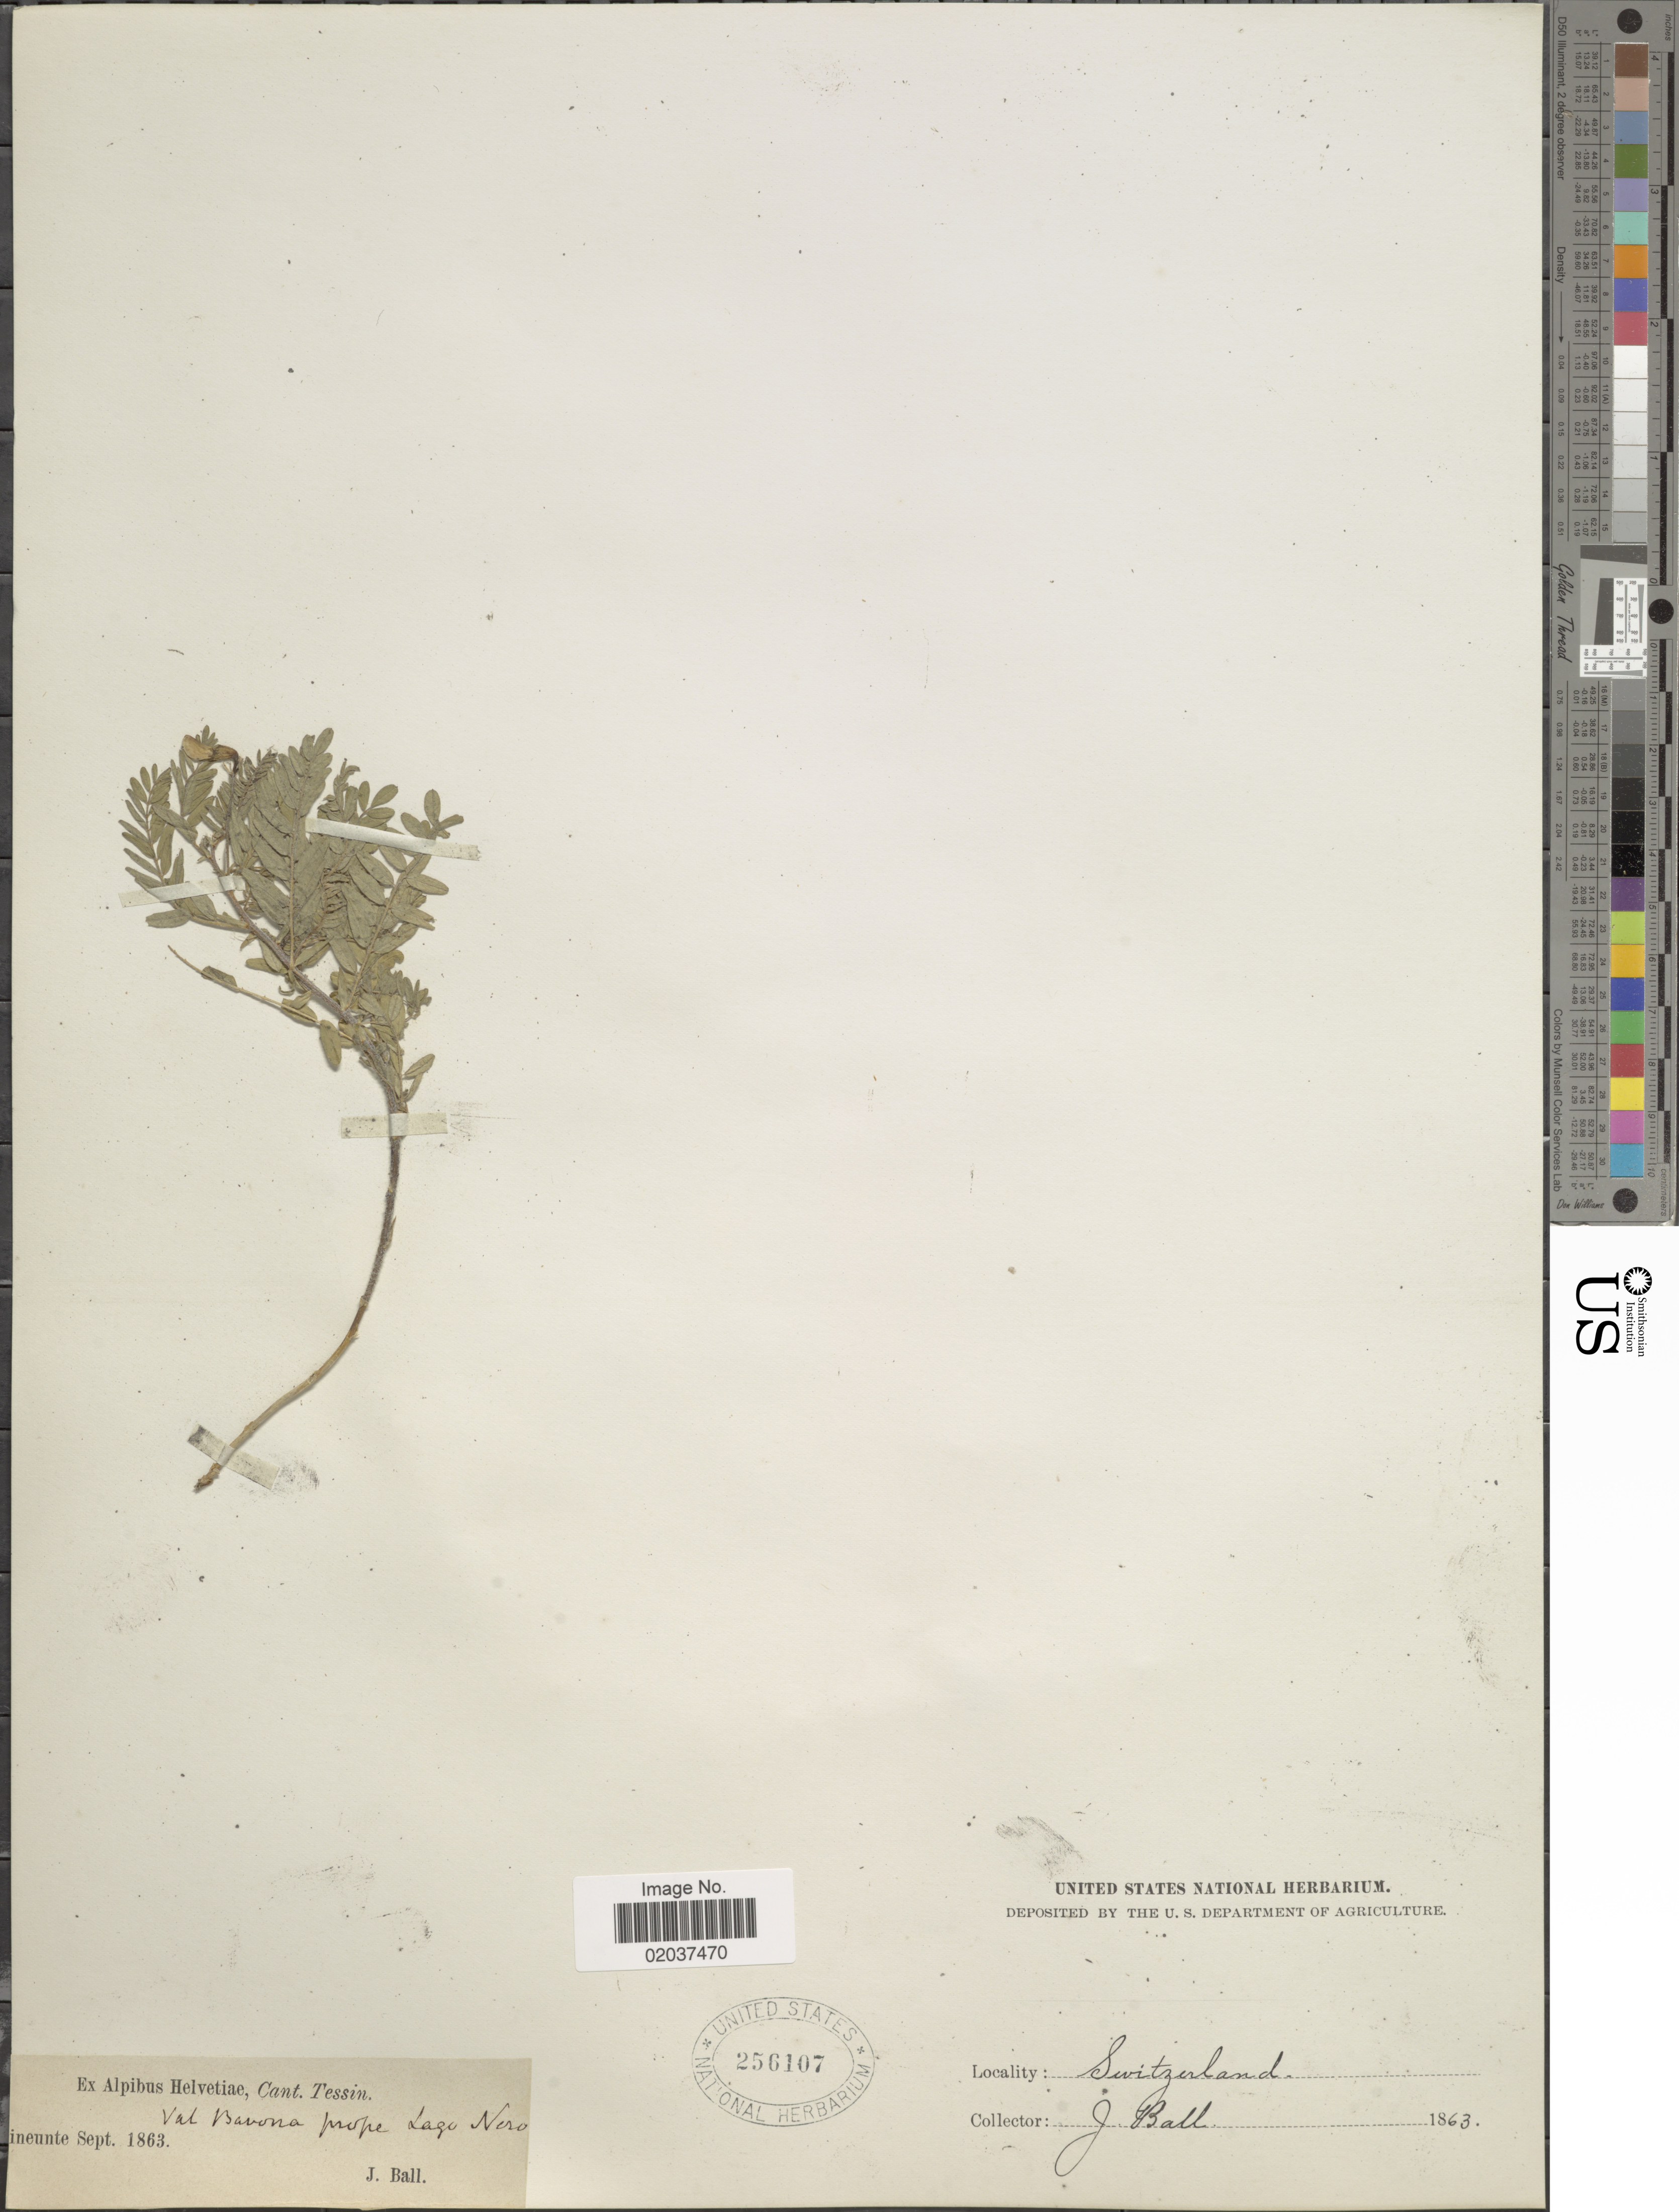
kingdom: Plantae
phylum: Tracheophyta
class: Magnoliopsida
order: Fabales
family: Fabaceae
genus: Astragalus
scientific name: Astragalus sp.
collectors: J. Ball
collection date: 1863-09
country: Switzerland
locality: Ex Alpibus Helvetiae, Cant. Tessin, Val Navona prope Lage Nero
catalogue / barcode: US 256107